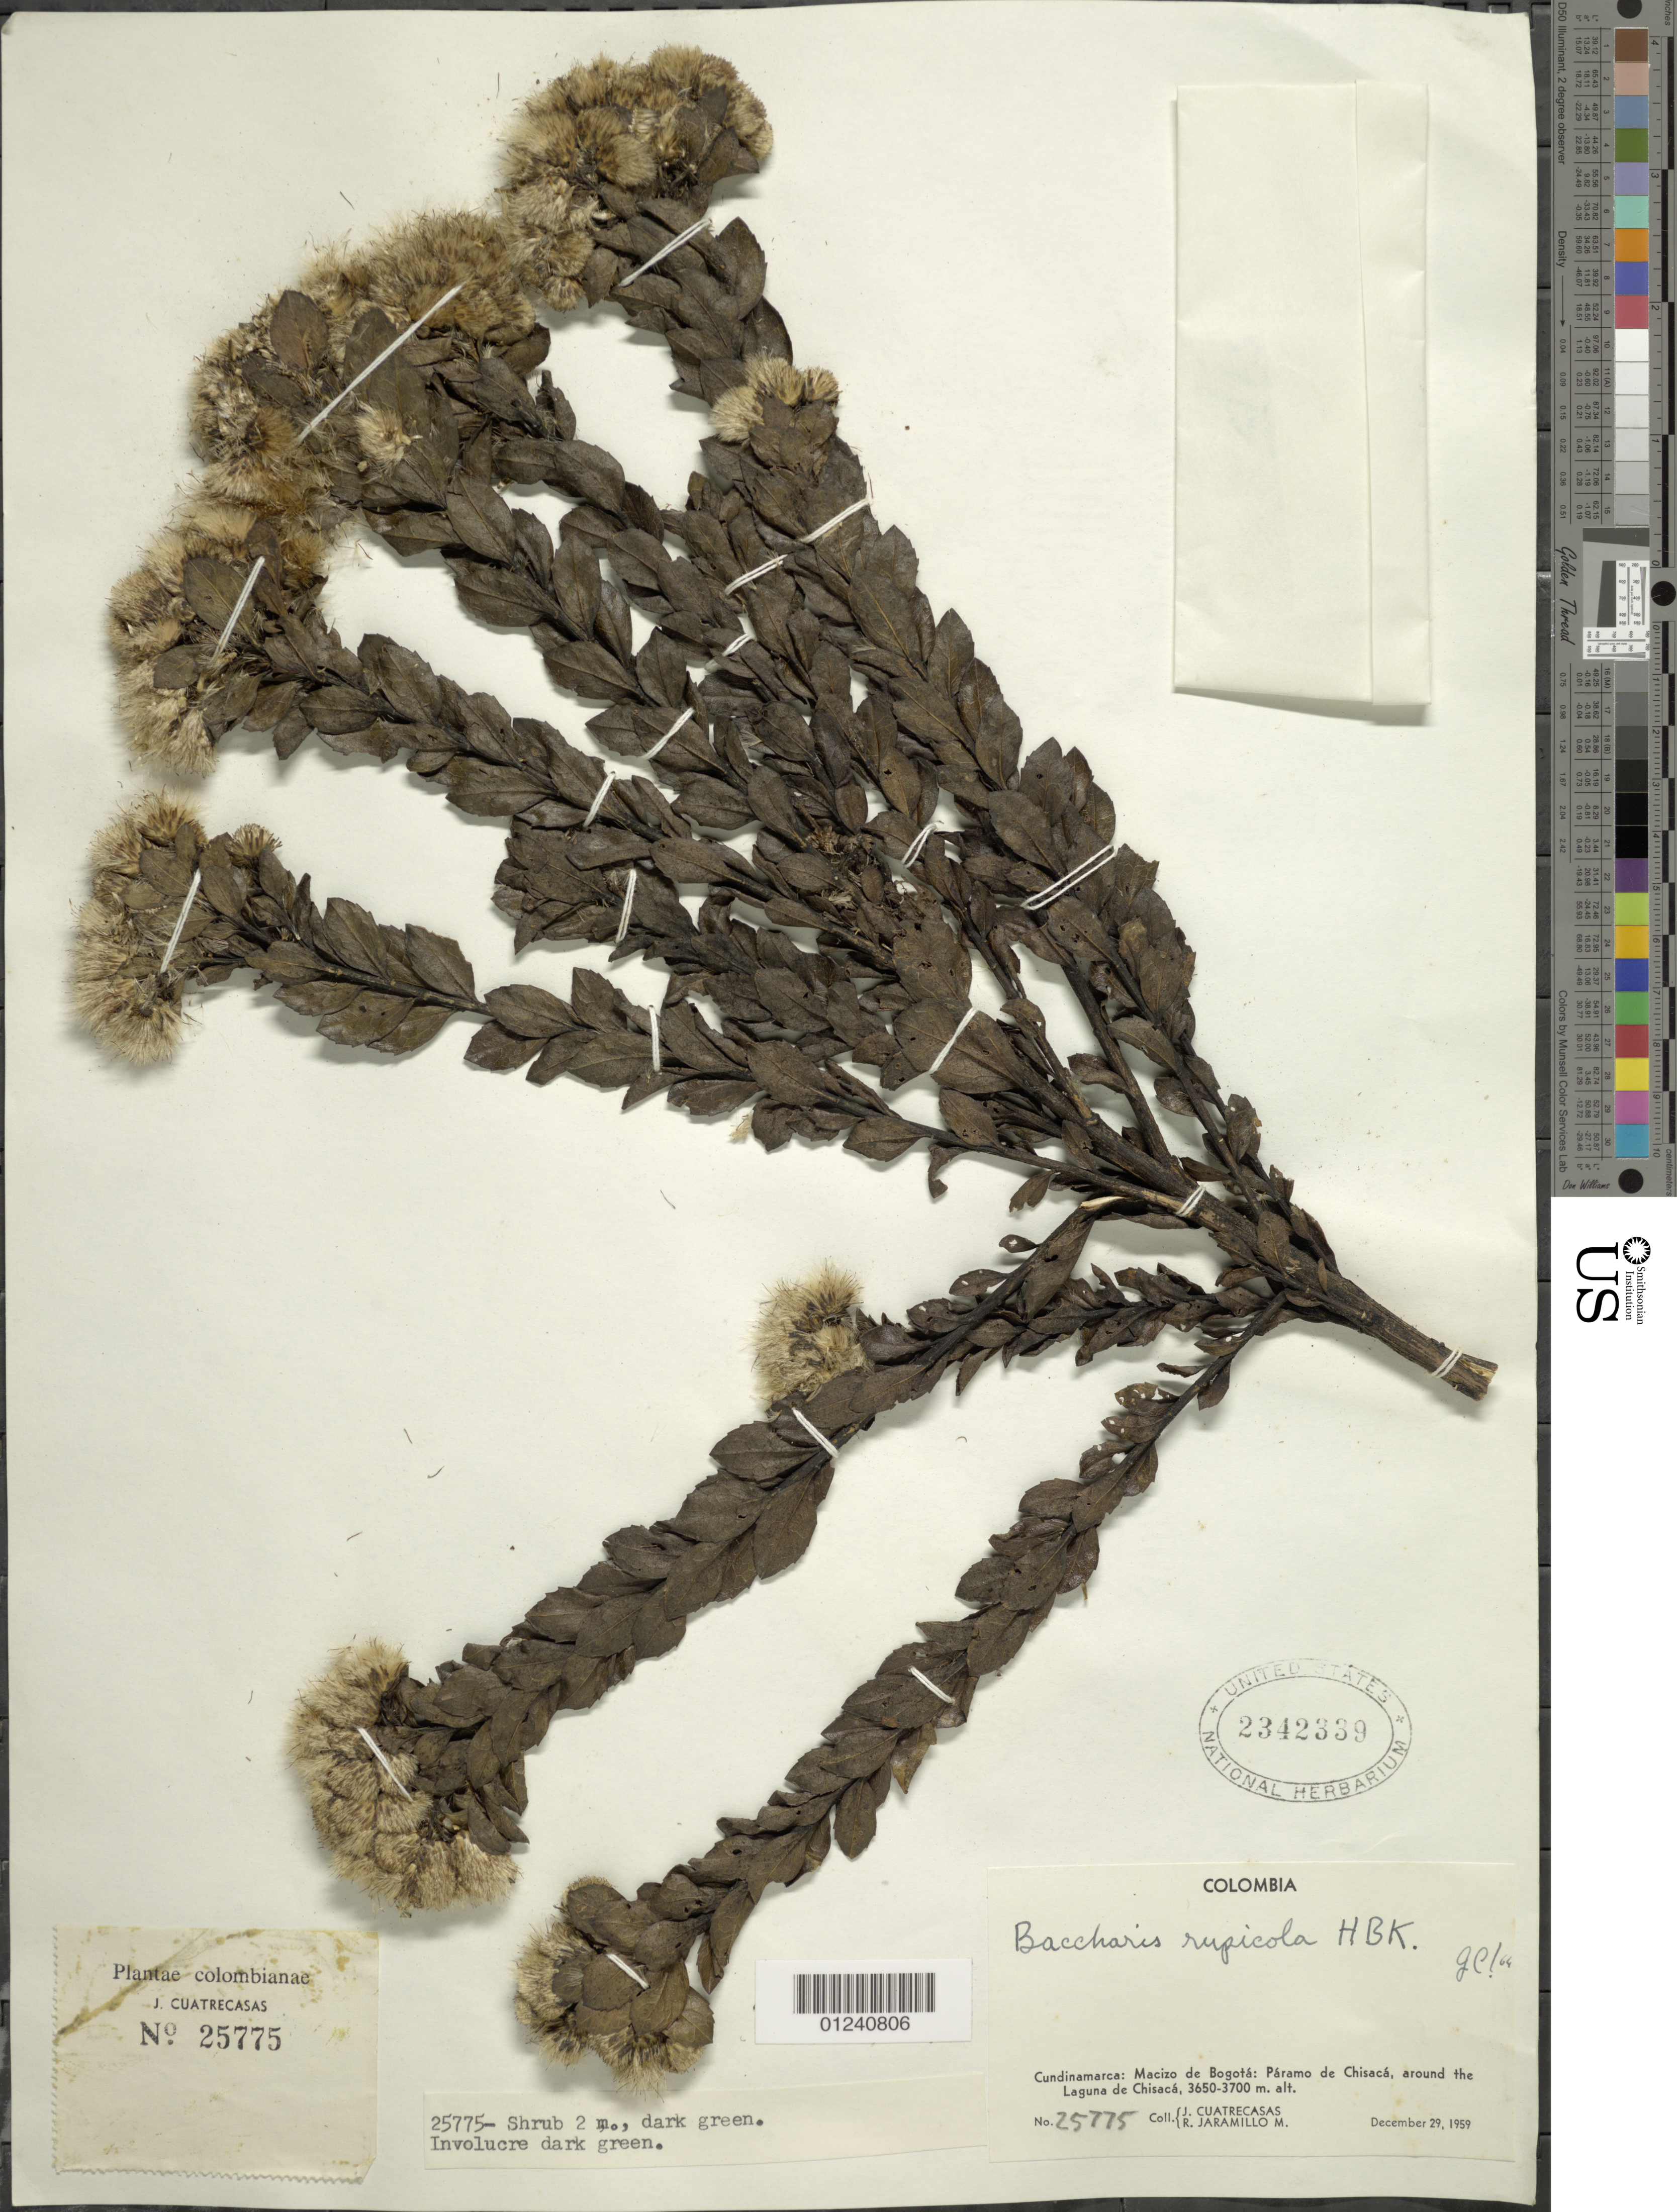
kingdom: Plantae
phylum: Tracheophyta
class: Magnoliopsida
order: Asterales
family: Asteraceae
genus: Baccharis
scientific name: Baccharis rupicola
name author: Kunth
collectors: J. Cuatrecasas & R. Jaramillo M.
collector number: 25775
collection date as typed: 29 Dec 1959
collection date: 1959-12-29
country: Colombia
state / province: Cundinamarca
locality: Macizo de Bogotá, Páramo de Chisacá, around Laguna de Chisacá.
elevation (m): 3650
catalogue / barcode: US 2342339